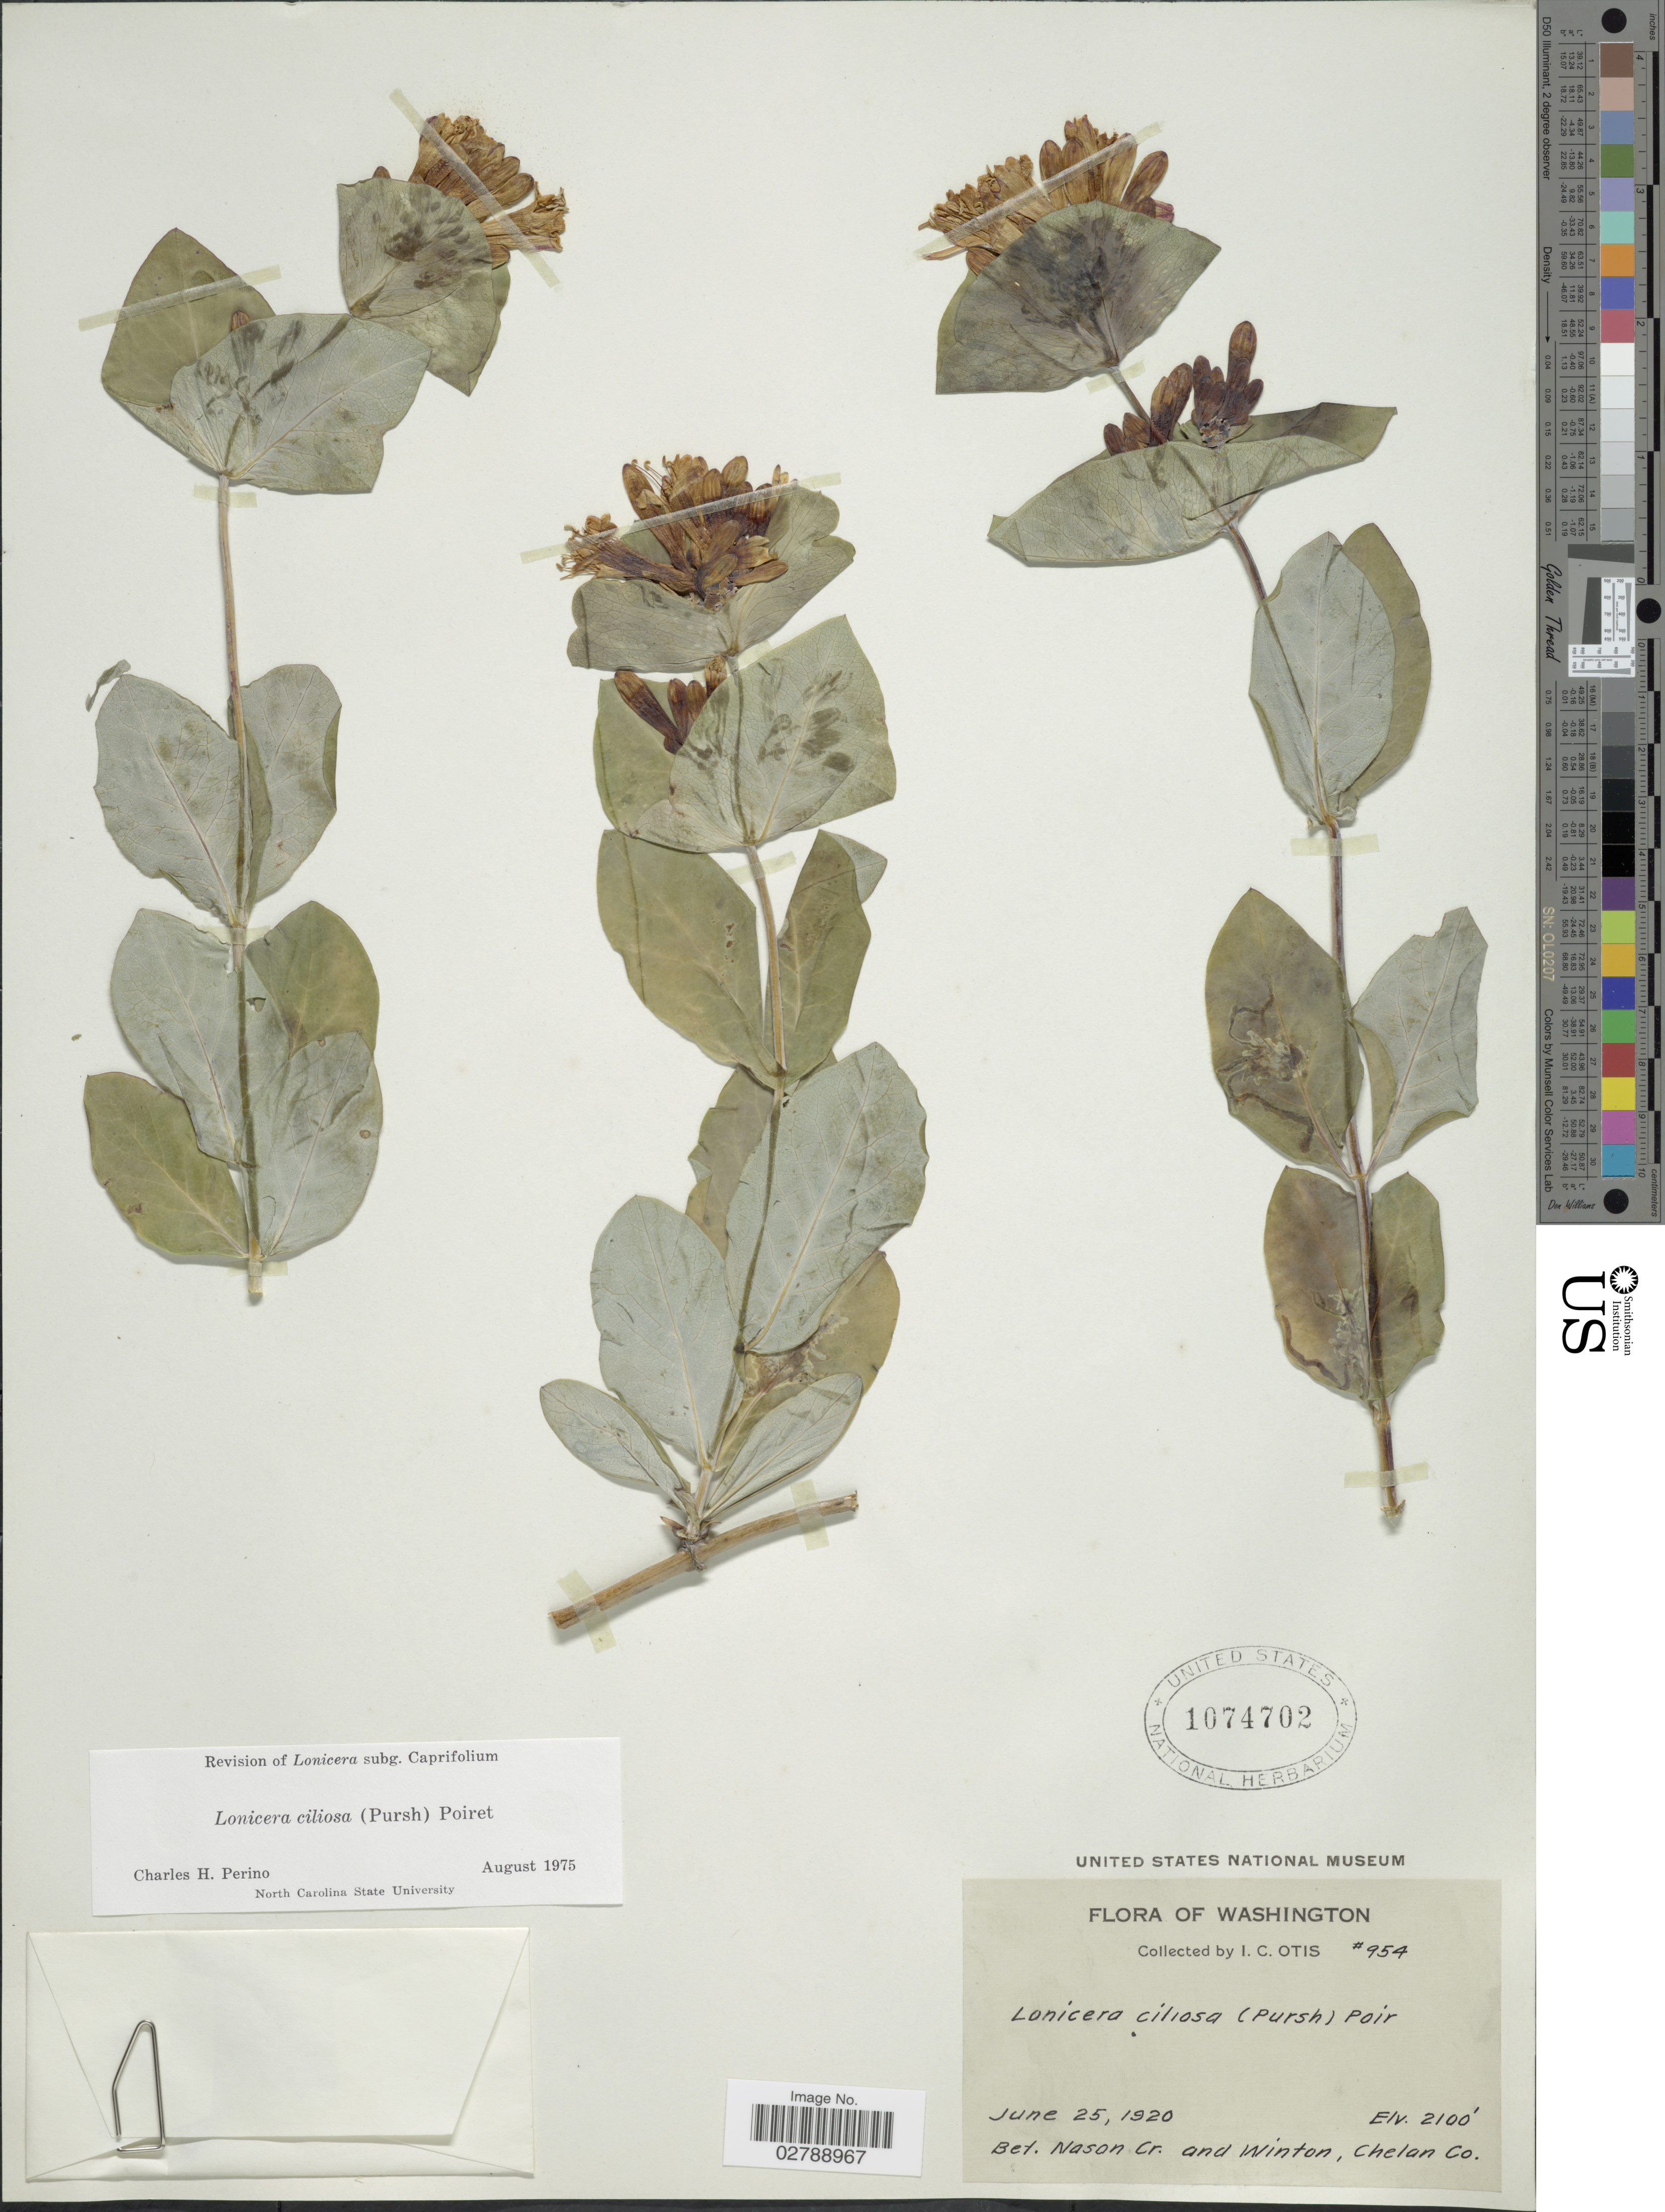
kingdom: Plantae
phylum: Tracheophyta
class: Magnoliopsida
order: Dipsacales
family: Caprifoliaceae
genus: Lonicera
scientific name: Lonicera ciliosa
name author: Poir.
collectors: I. C. Otis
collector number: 954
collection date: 1920-06-25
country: United States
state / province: Washington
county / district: Chelan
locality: Bet. Nason Cr. and Winton, Chelan Co.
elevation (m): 640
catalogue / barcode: US 1074702